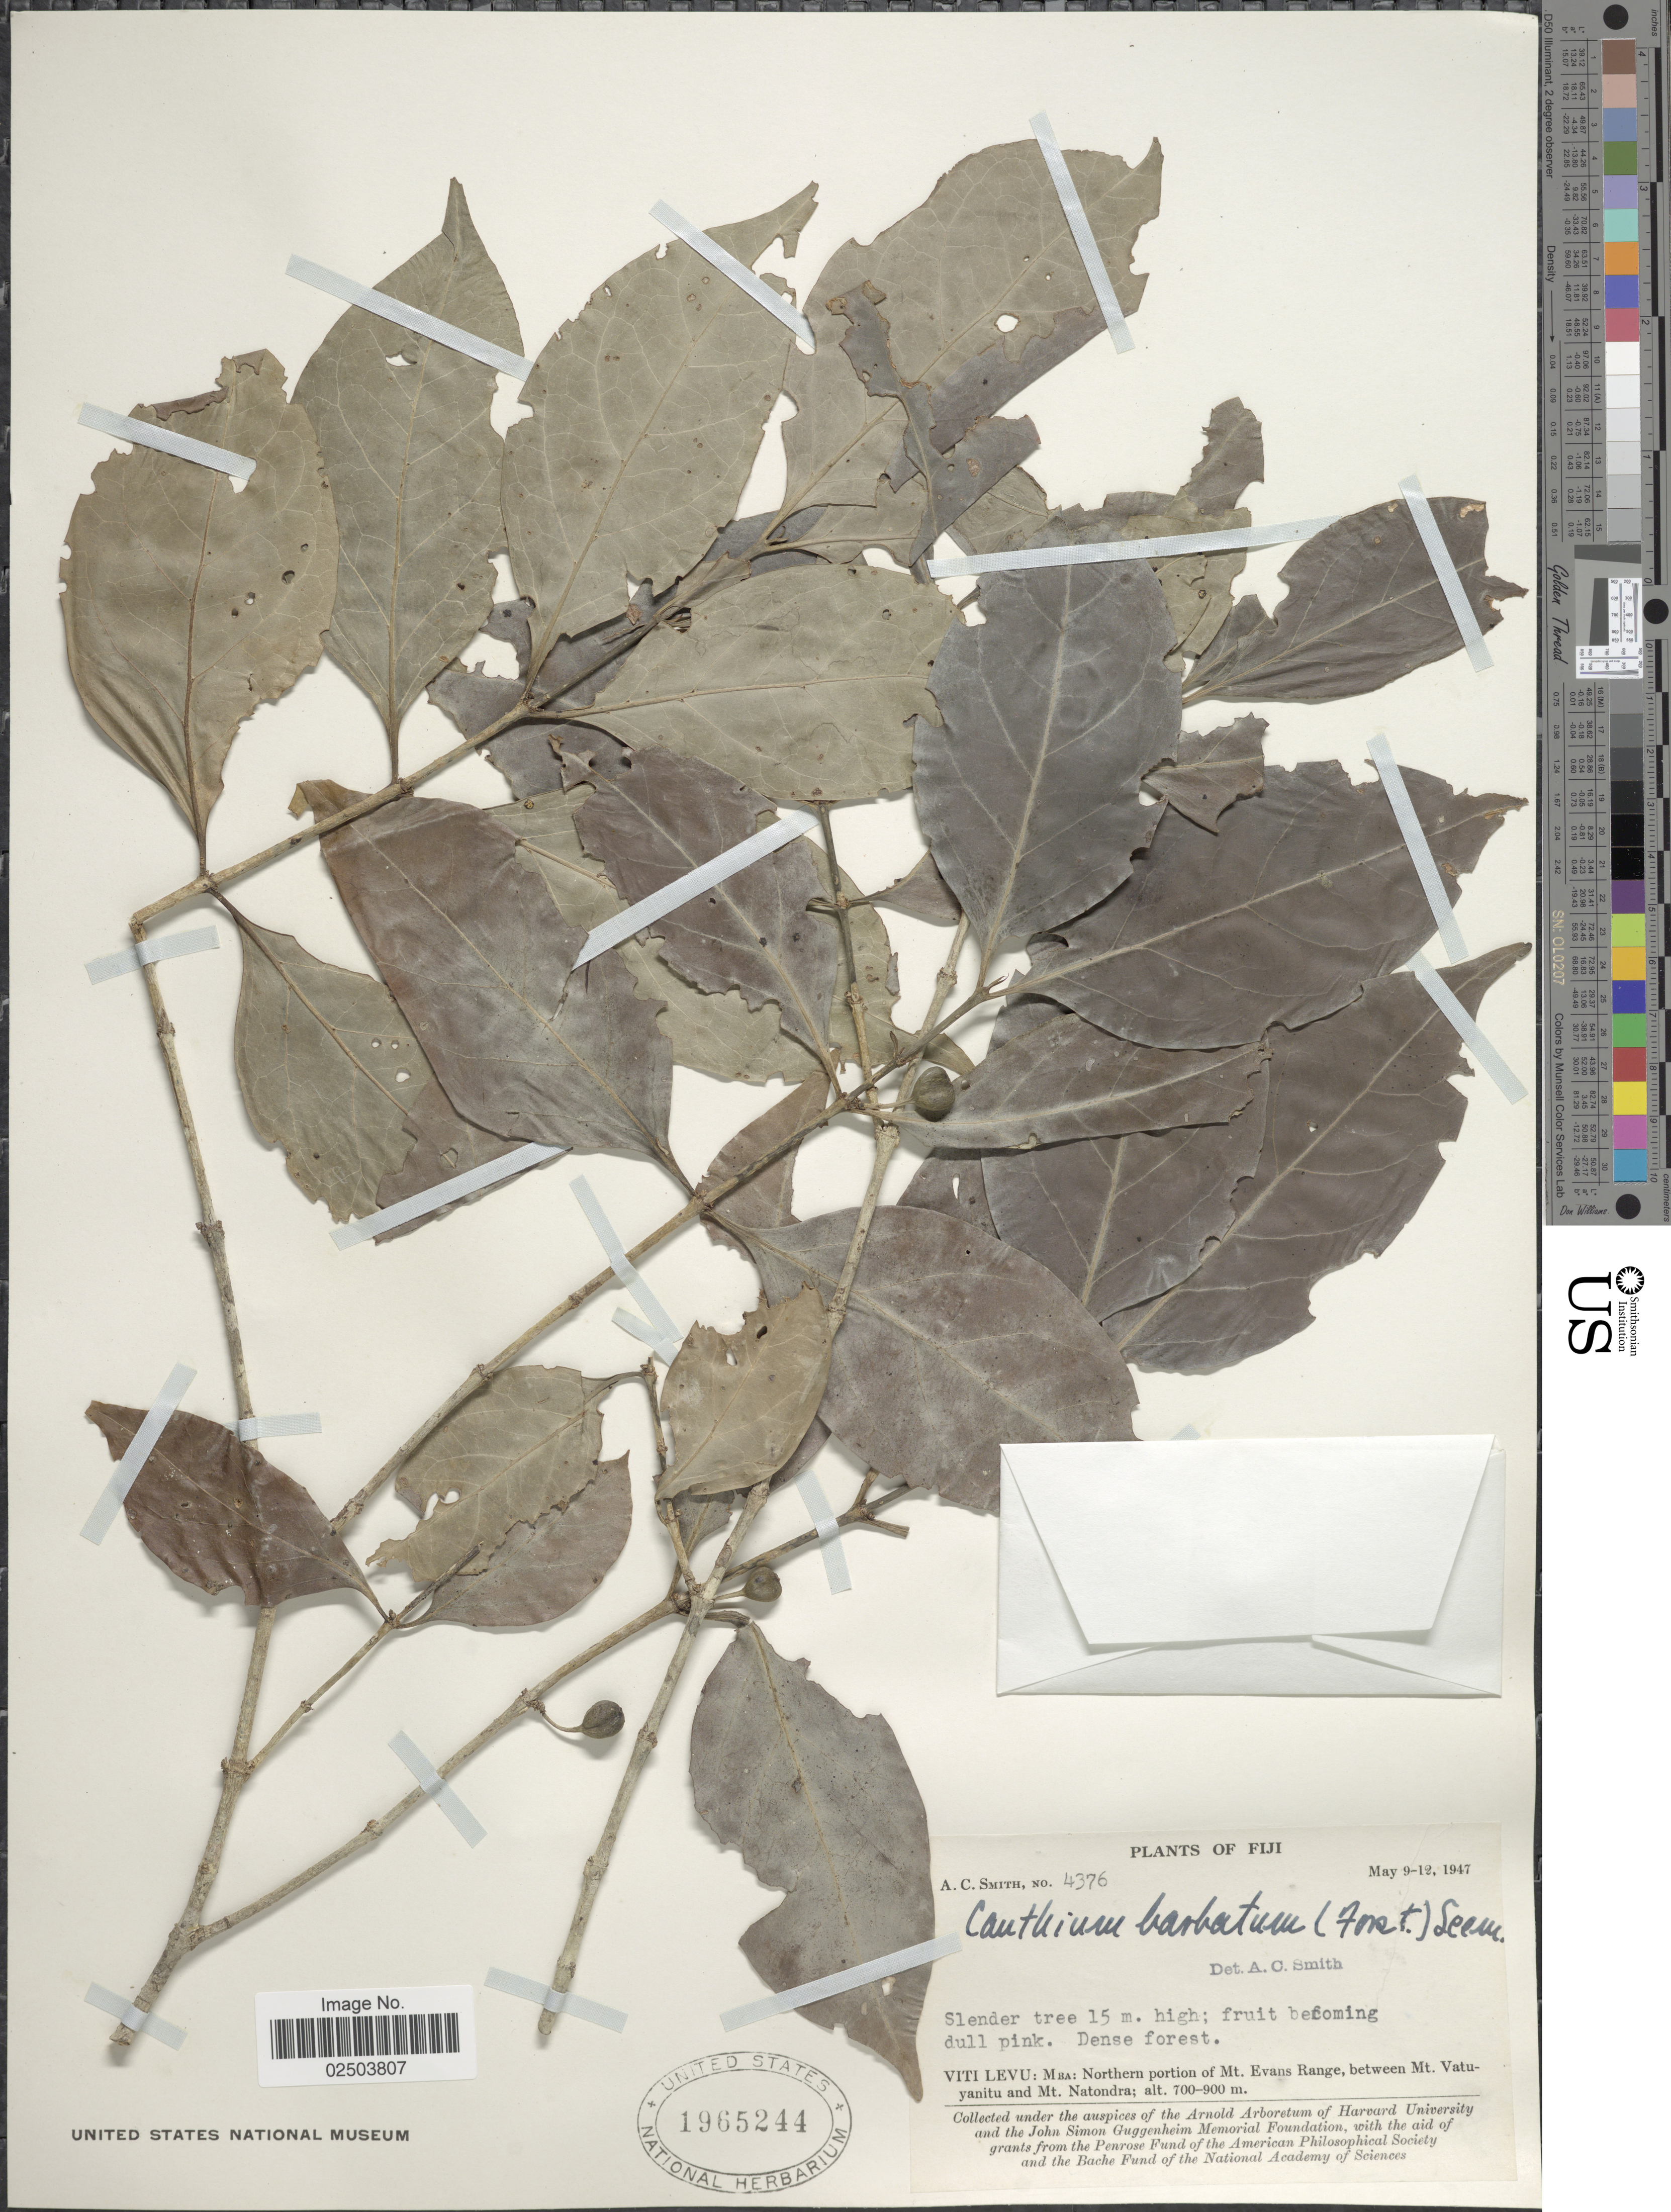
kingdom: Plantae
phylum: Tracheophyta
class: Magnoliopsida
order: Gentianales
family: Rubiaceae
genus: Cyclophyllum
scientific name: Cyclophyllum barbatum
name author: (G. Forst.) N. Hallé & J. Florence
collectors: A. C. Smith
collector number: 4376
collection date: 1947-05-09/1947-05-12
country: Fiji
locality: Viti Levu: Mba: Northern portion of Mt. Evans Range, between Mt. Vatuyanitu and Mt. Natondra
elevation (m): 700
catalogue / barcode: US 1965244